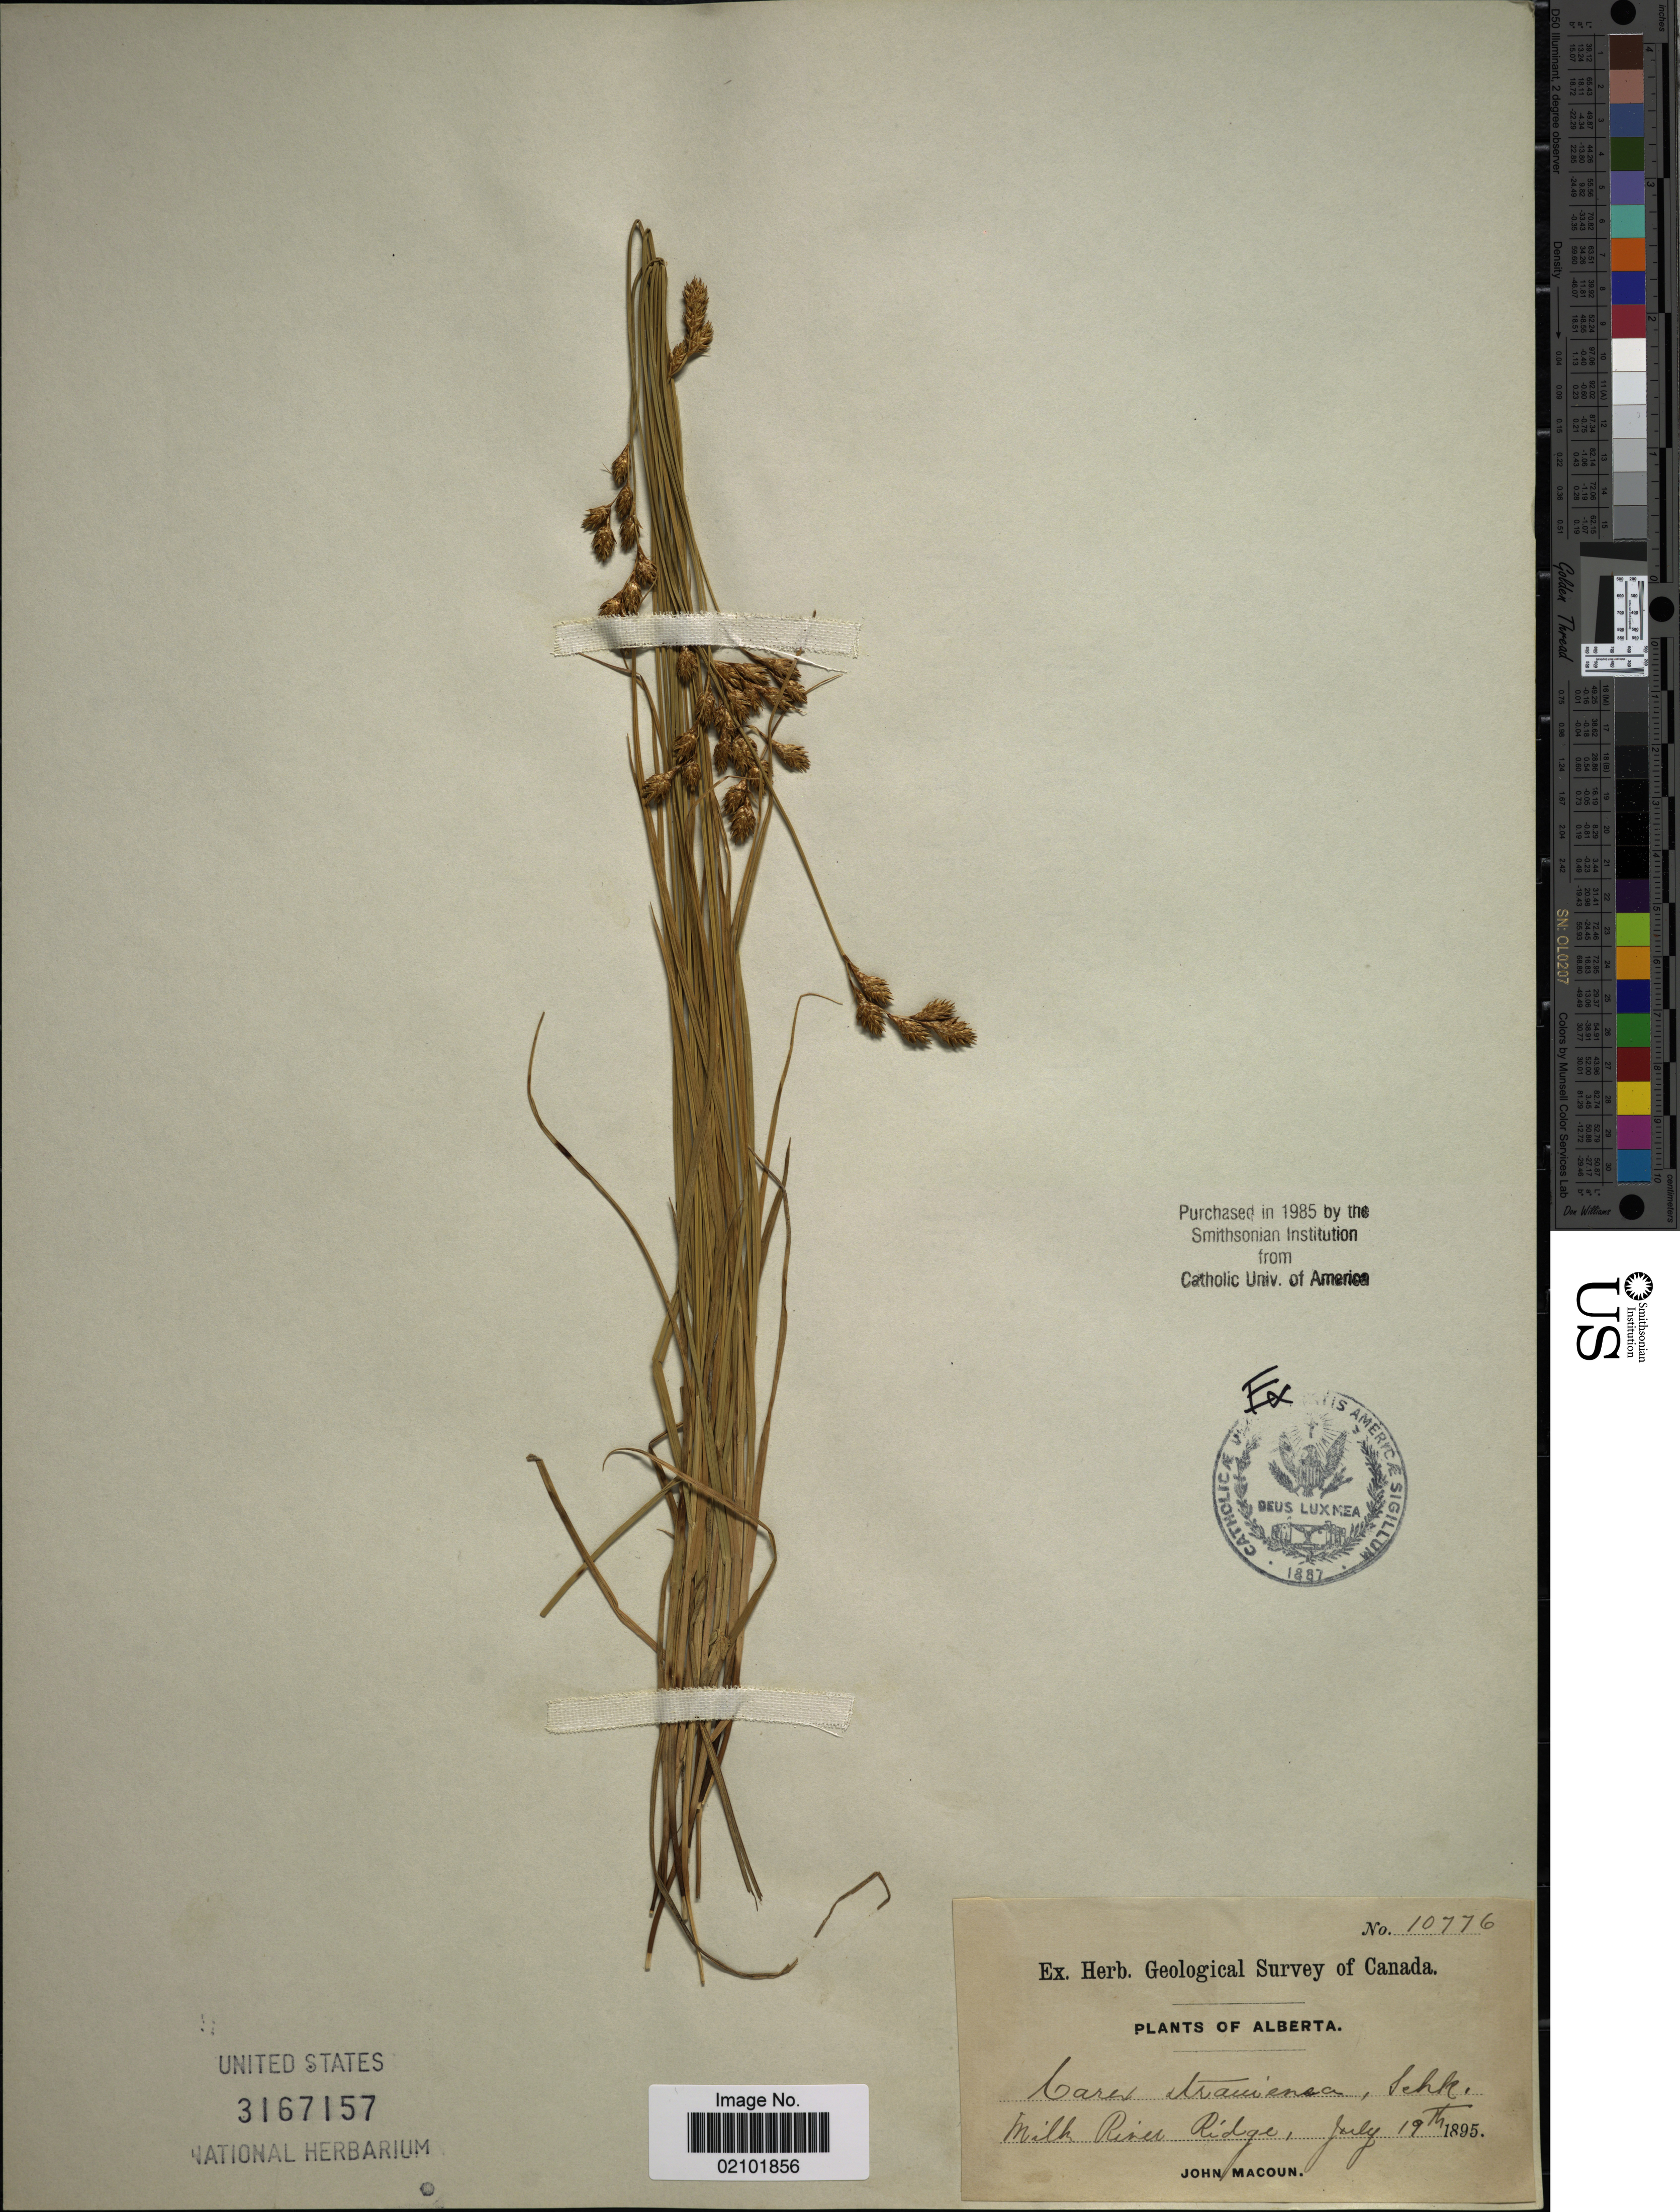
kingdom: Plantae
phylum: Tracheophyta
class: Liliopsida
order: Poales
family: Cyperaceae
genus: Carex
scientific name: Carex albolutescens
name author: Schwein.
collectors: J. Macoun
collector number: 10776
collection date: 1895-07-19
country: Canada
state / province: Alberta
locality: Milk River Ridge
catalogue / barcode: US 3167157